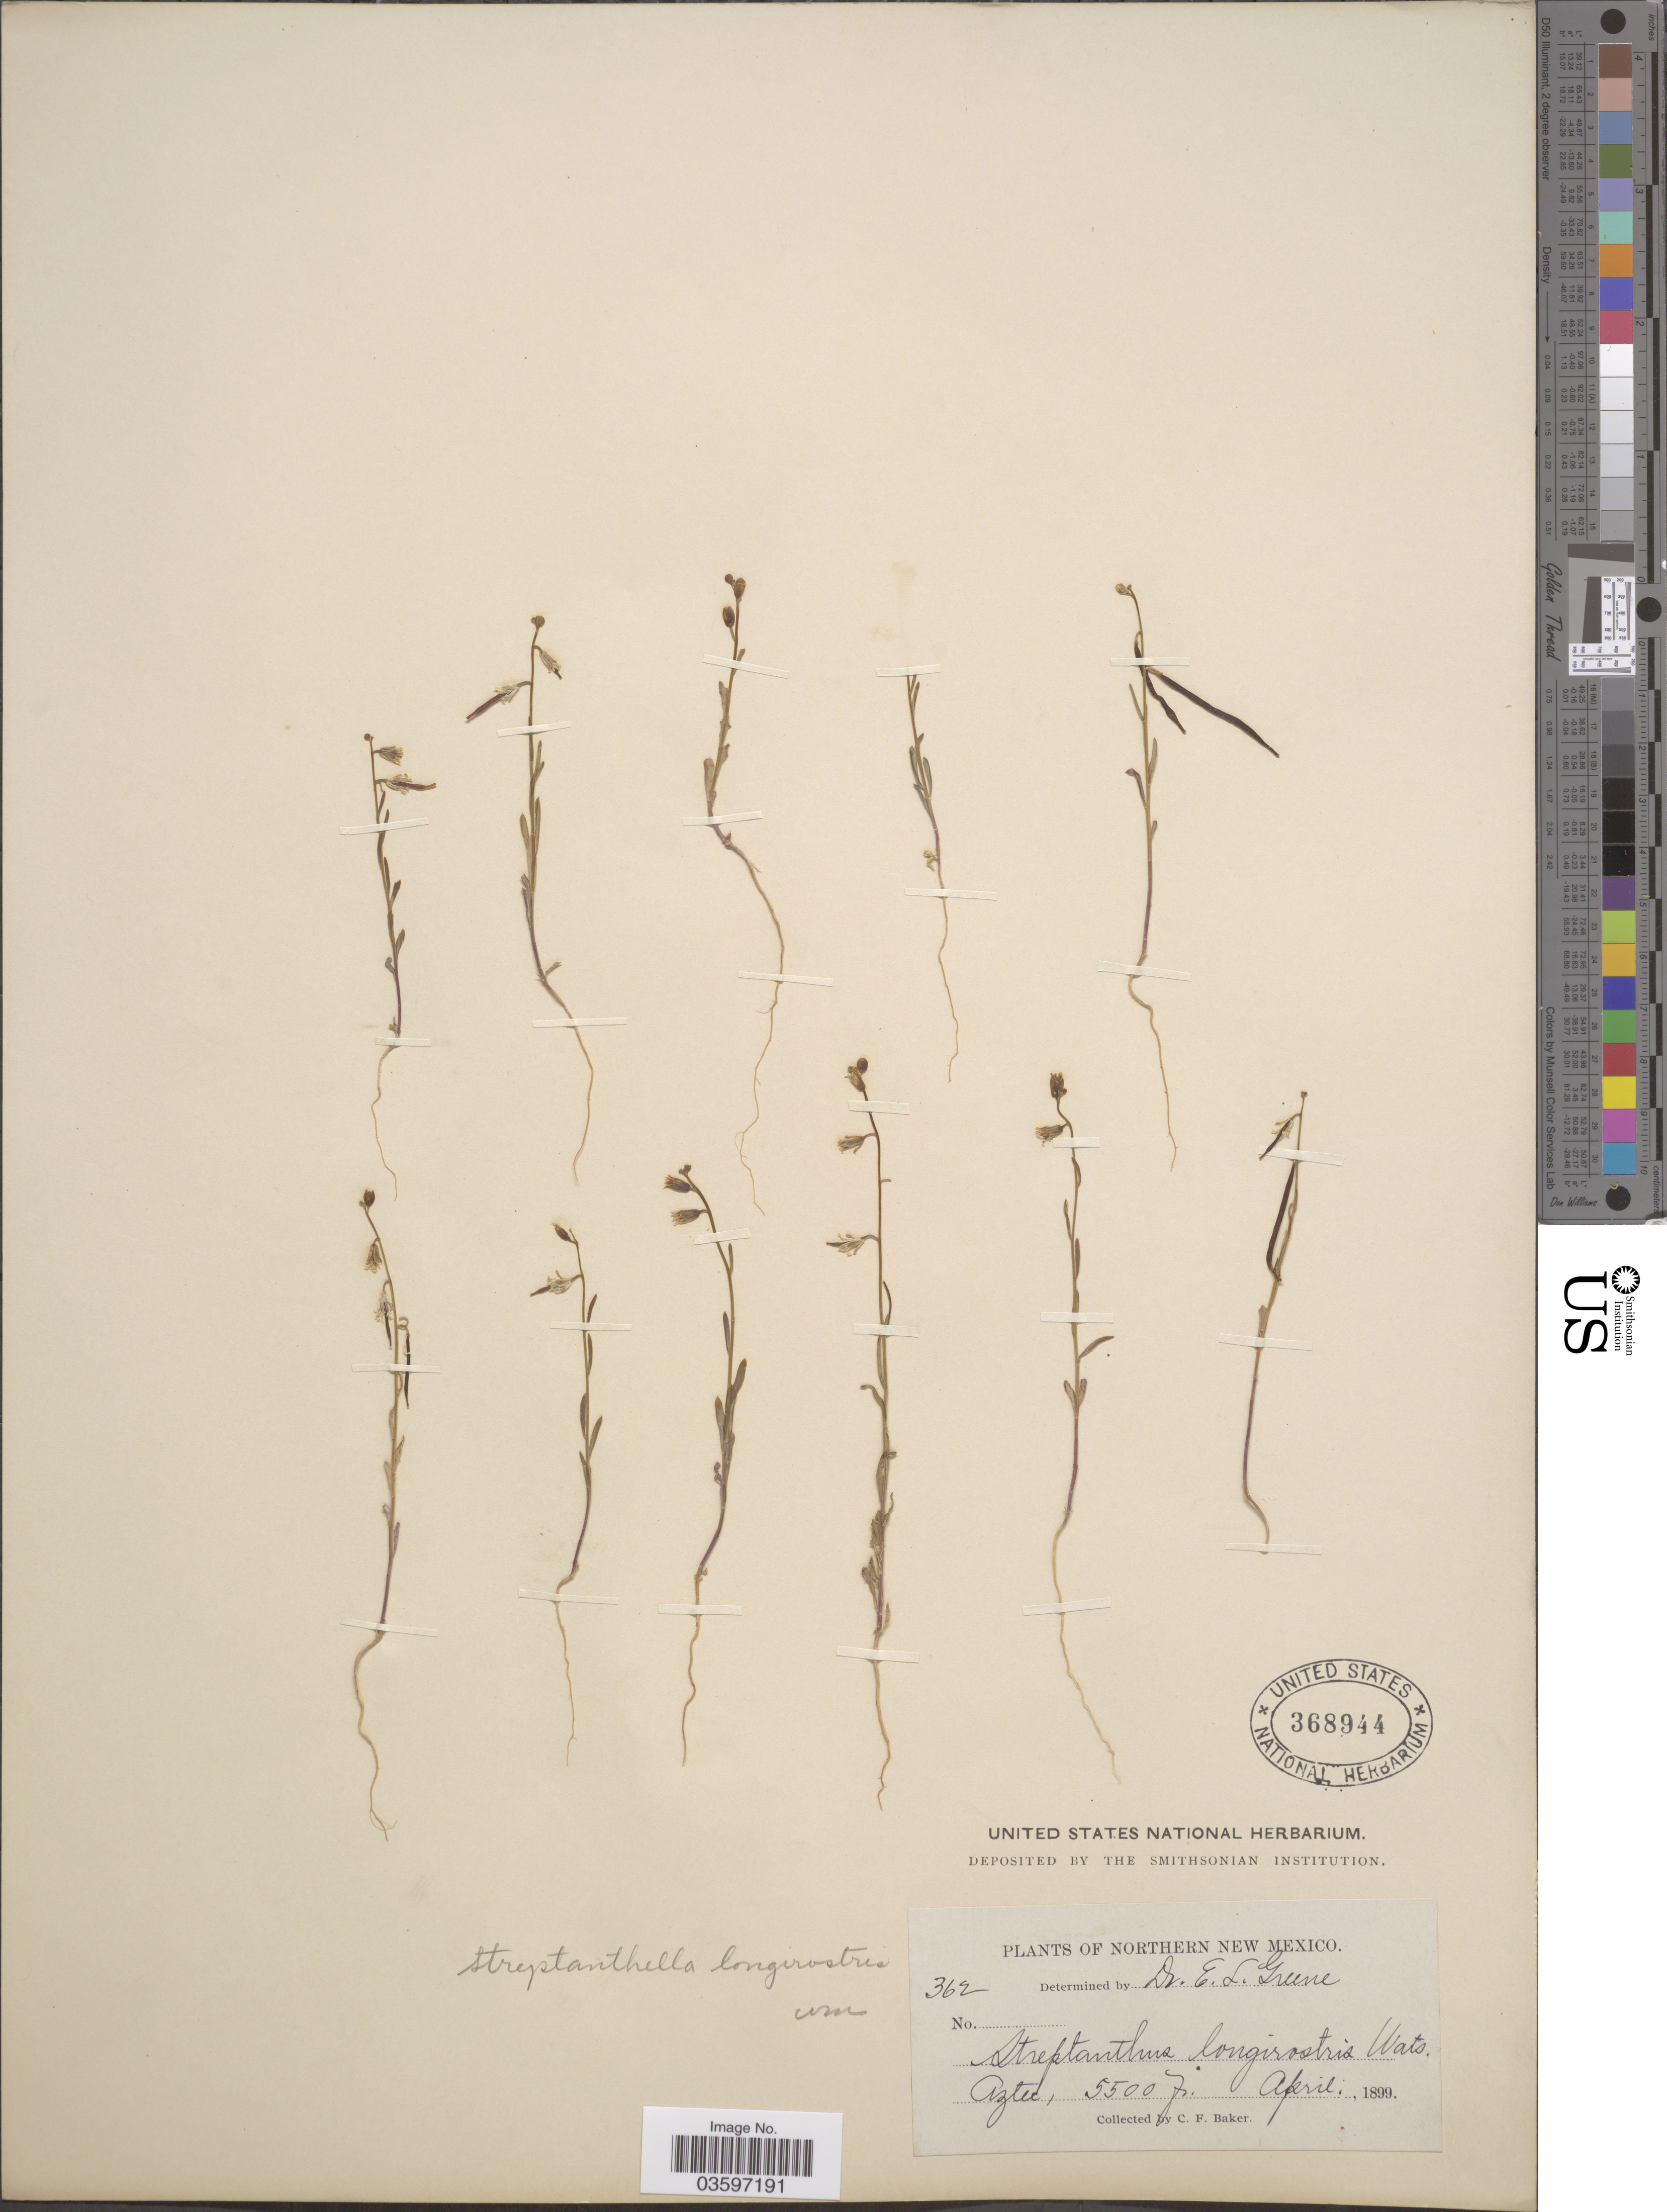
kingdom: Plantae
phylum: Tracheophyta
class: Magnoliopsida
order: Brassicales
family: Brassicaceae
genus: Streptanthella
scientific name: Streptanthella longirostris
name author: (S. Watson) Rydb.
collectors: C. F. Baker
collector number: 362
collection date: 1899-04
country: United States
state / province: New Mexico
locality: Northern New Mexico. Aztec.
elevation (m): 1676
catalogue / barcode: US 368944